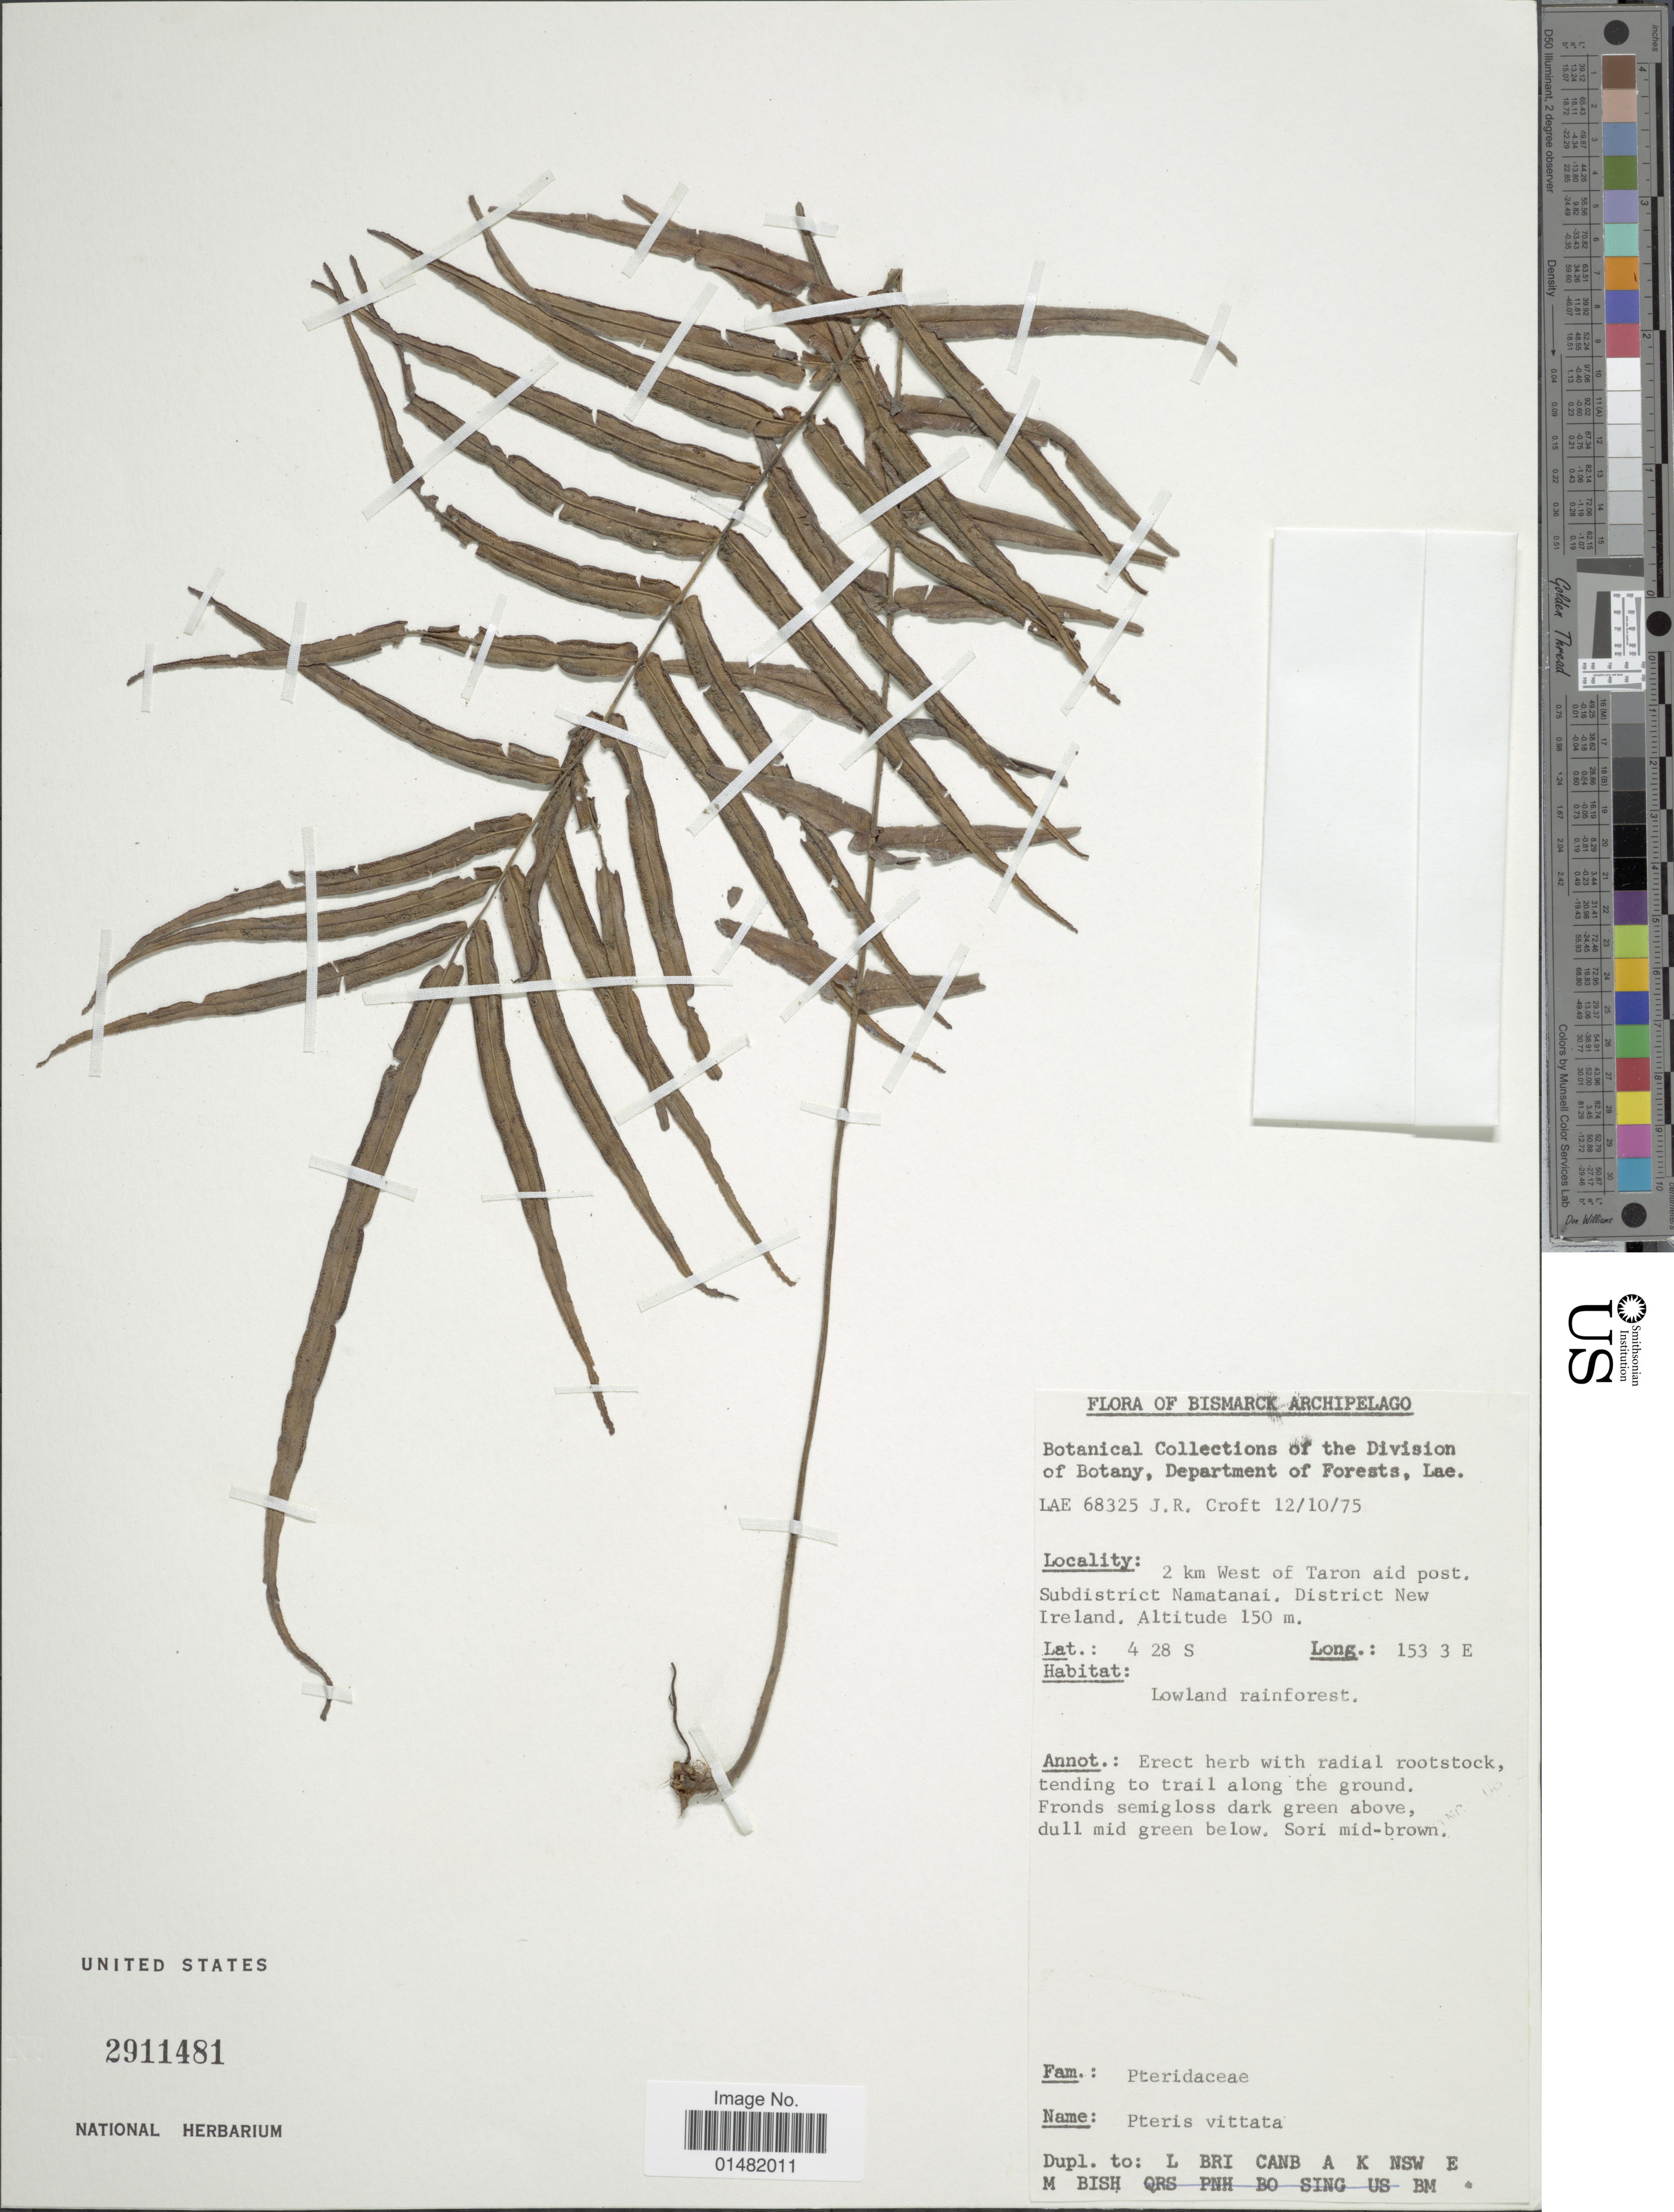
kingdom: Plantae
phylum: Tracheophyta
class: Polypodiopsida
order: Polypodiales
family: Pteridaceae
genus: Pteris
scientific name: Pteris vittata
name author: L.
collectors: J. R. Croft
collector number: LAE 68325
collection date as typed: Transcribed d/m/y: 12/10/75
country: Papua New Guinea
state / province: New Ireland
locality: Bismarck Archipelago, 2 km West of Taron aid post. Subdistrict Namatanai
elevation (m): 150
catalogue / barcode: US 2911481